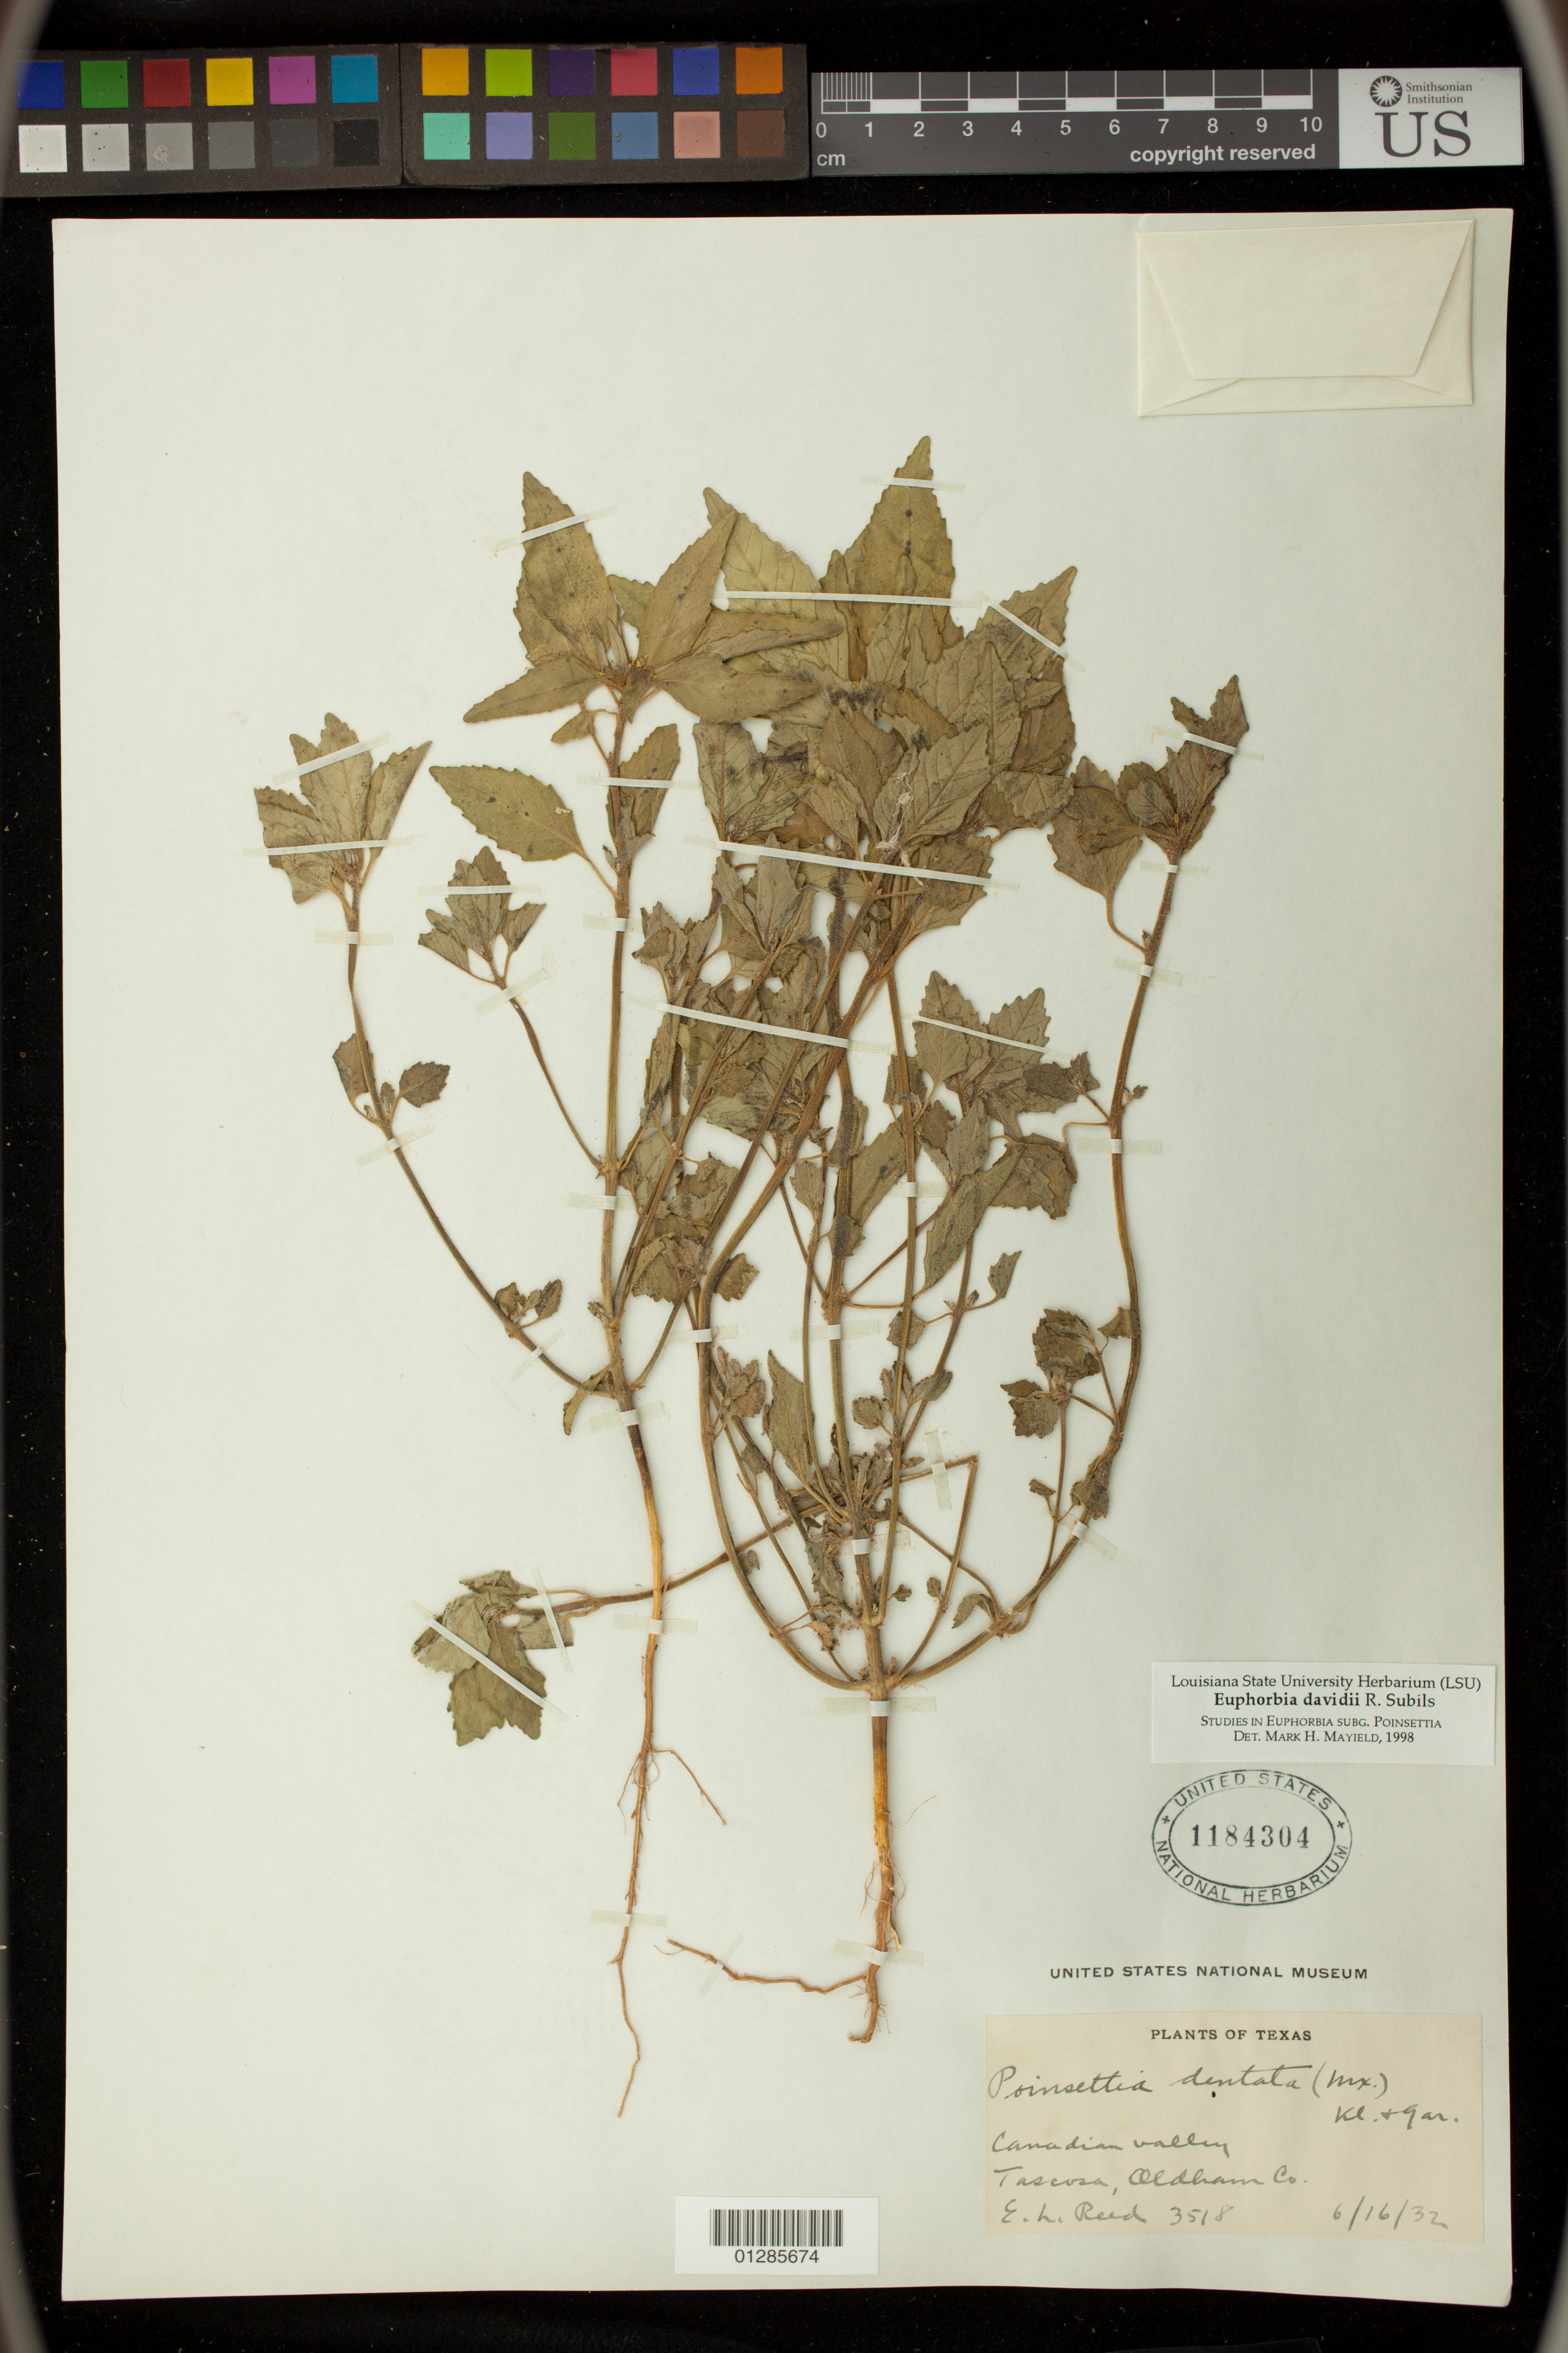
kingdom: Plantae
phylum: Tracheophyta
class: Magnoliopsida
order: Malpighiales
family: Euphorbiaceae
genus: Euphorbia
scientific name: Euphorbia davidii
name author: Subils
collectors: E. Reed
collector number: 3518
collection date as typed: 16 Jun 1932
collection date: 1932-06-16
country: United States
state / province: Texas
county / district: Oldham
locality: Canadian valley, tascosa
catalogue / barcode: US 1184304